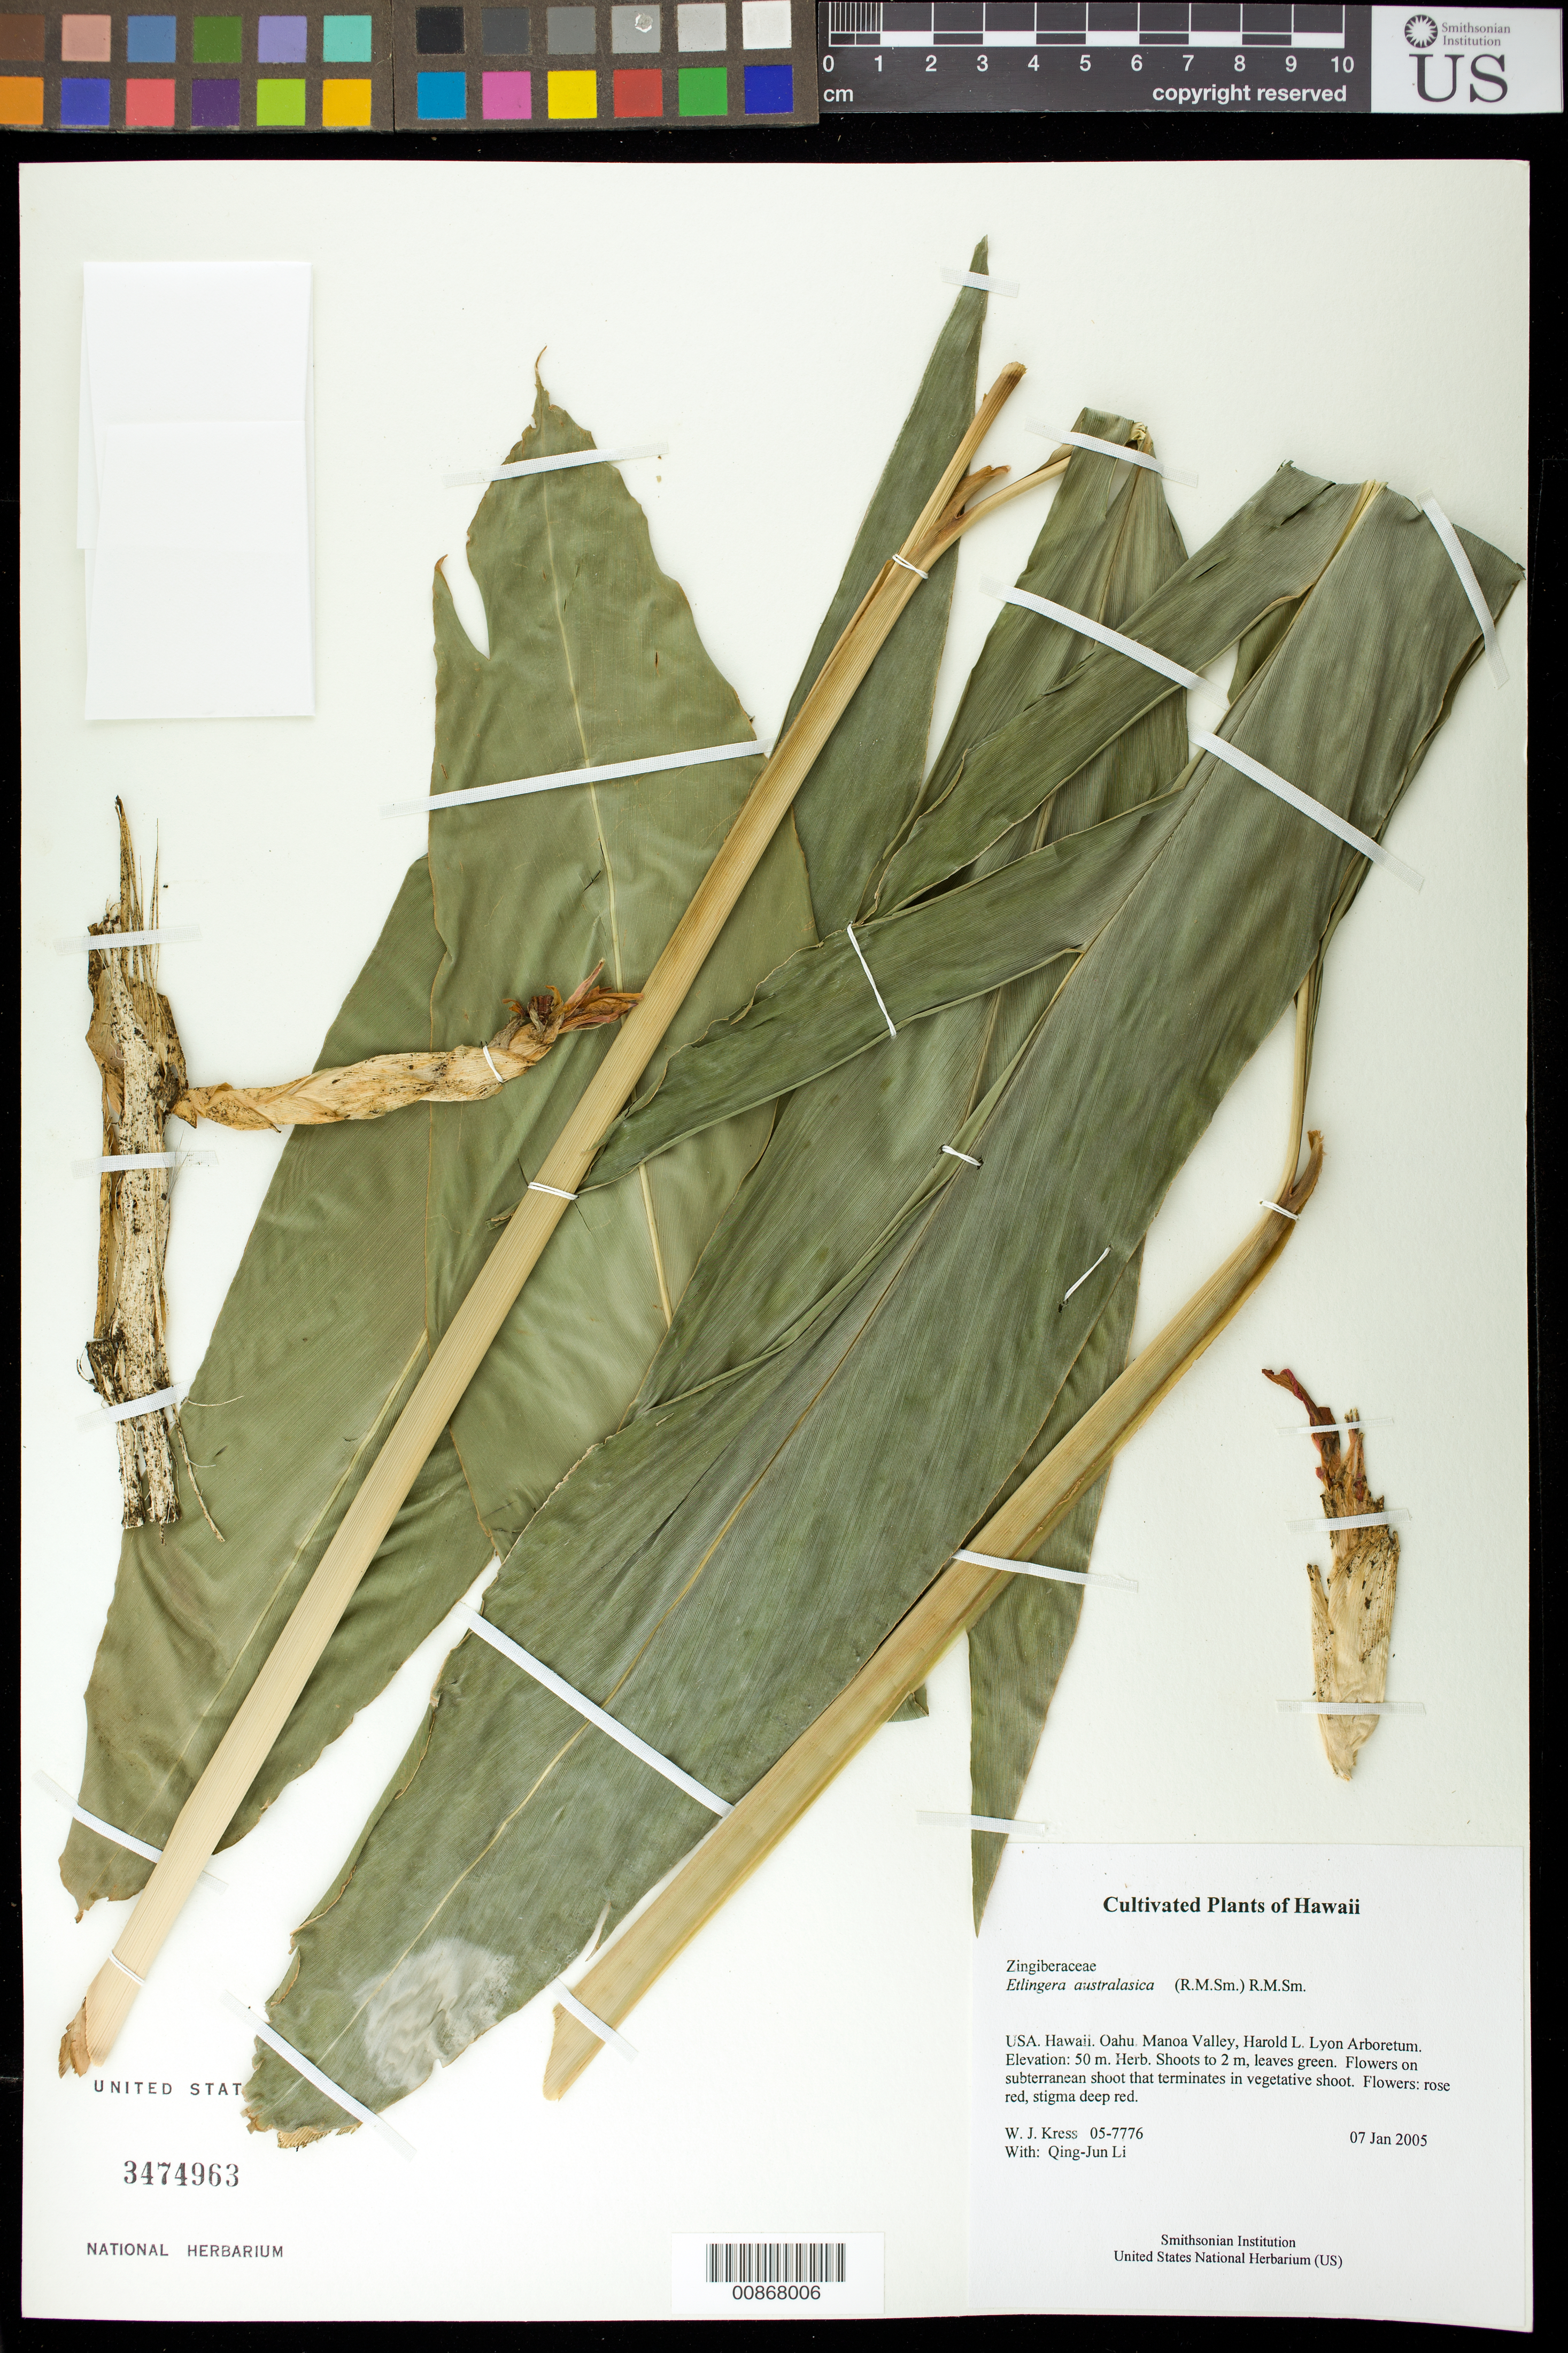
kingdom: Plantae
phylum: Tracheophyta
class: Liliopsida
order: Zingiberales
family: Zingiberaceae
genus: Etlingera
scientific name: Etlingera australasica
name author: (R.M. Sm.) R.M. Sm.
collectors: W. J. Kress & Q. J. Li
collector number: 05-7776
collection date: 2005-01-07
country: United States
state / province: Hawaii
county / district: Honolulu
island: Oahu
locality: Manoa Valley, Harold L. Lyon Arboretum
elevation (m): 50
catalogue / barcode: US 3474963